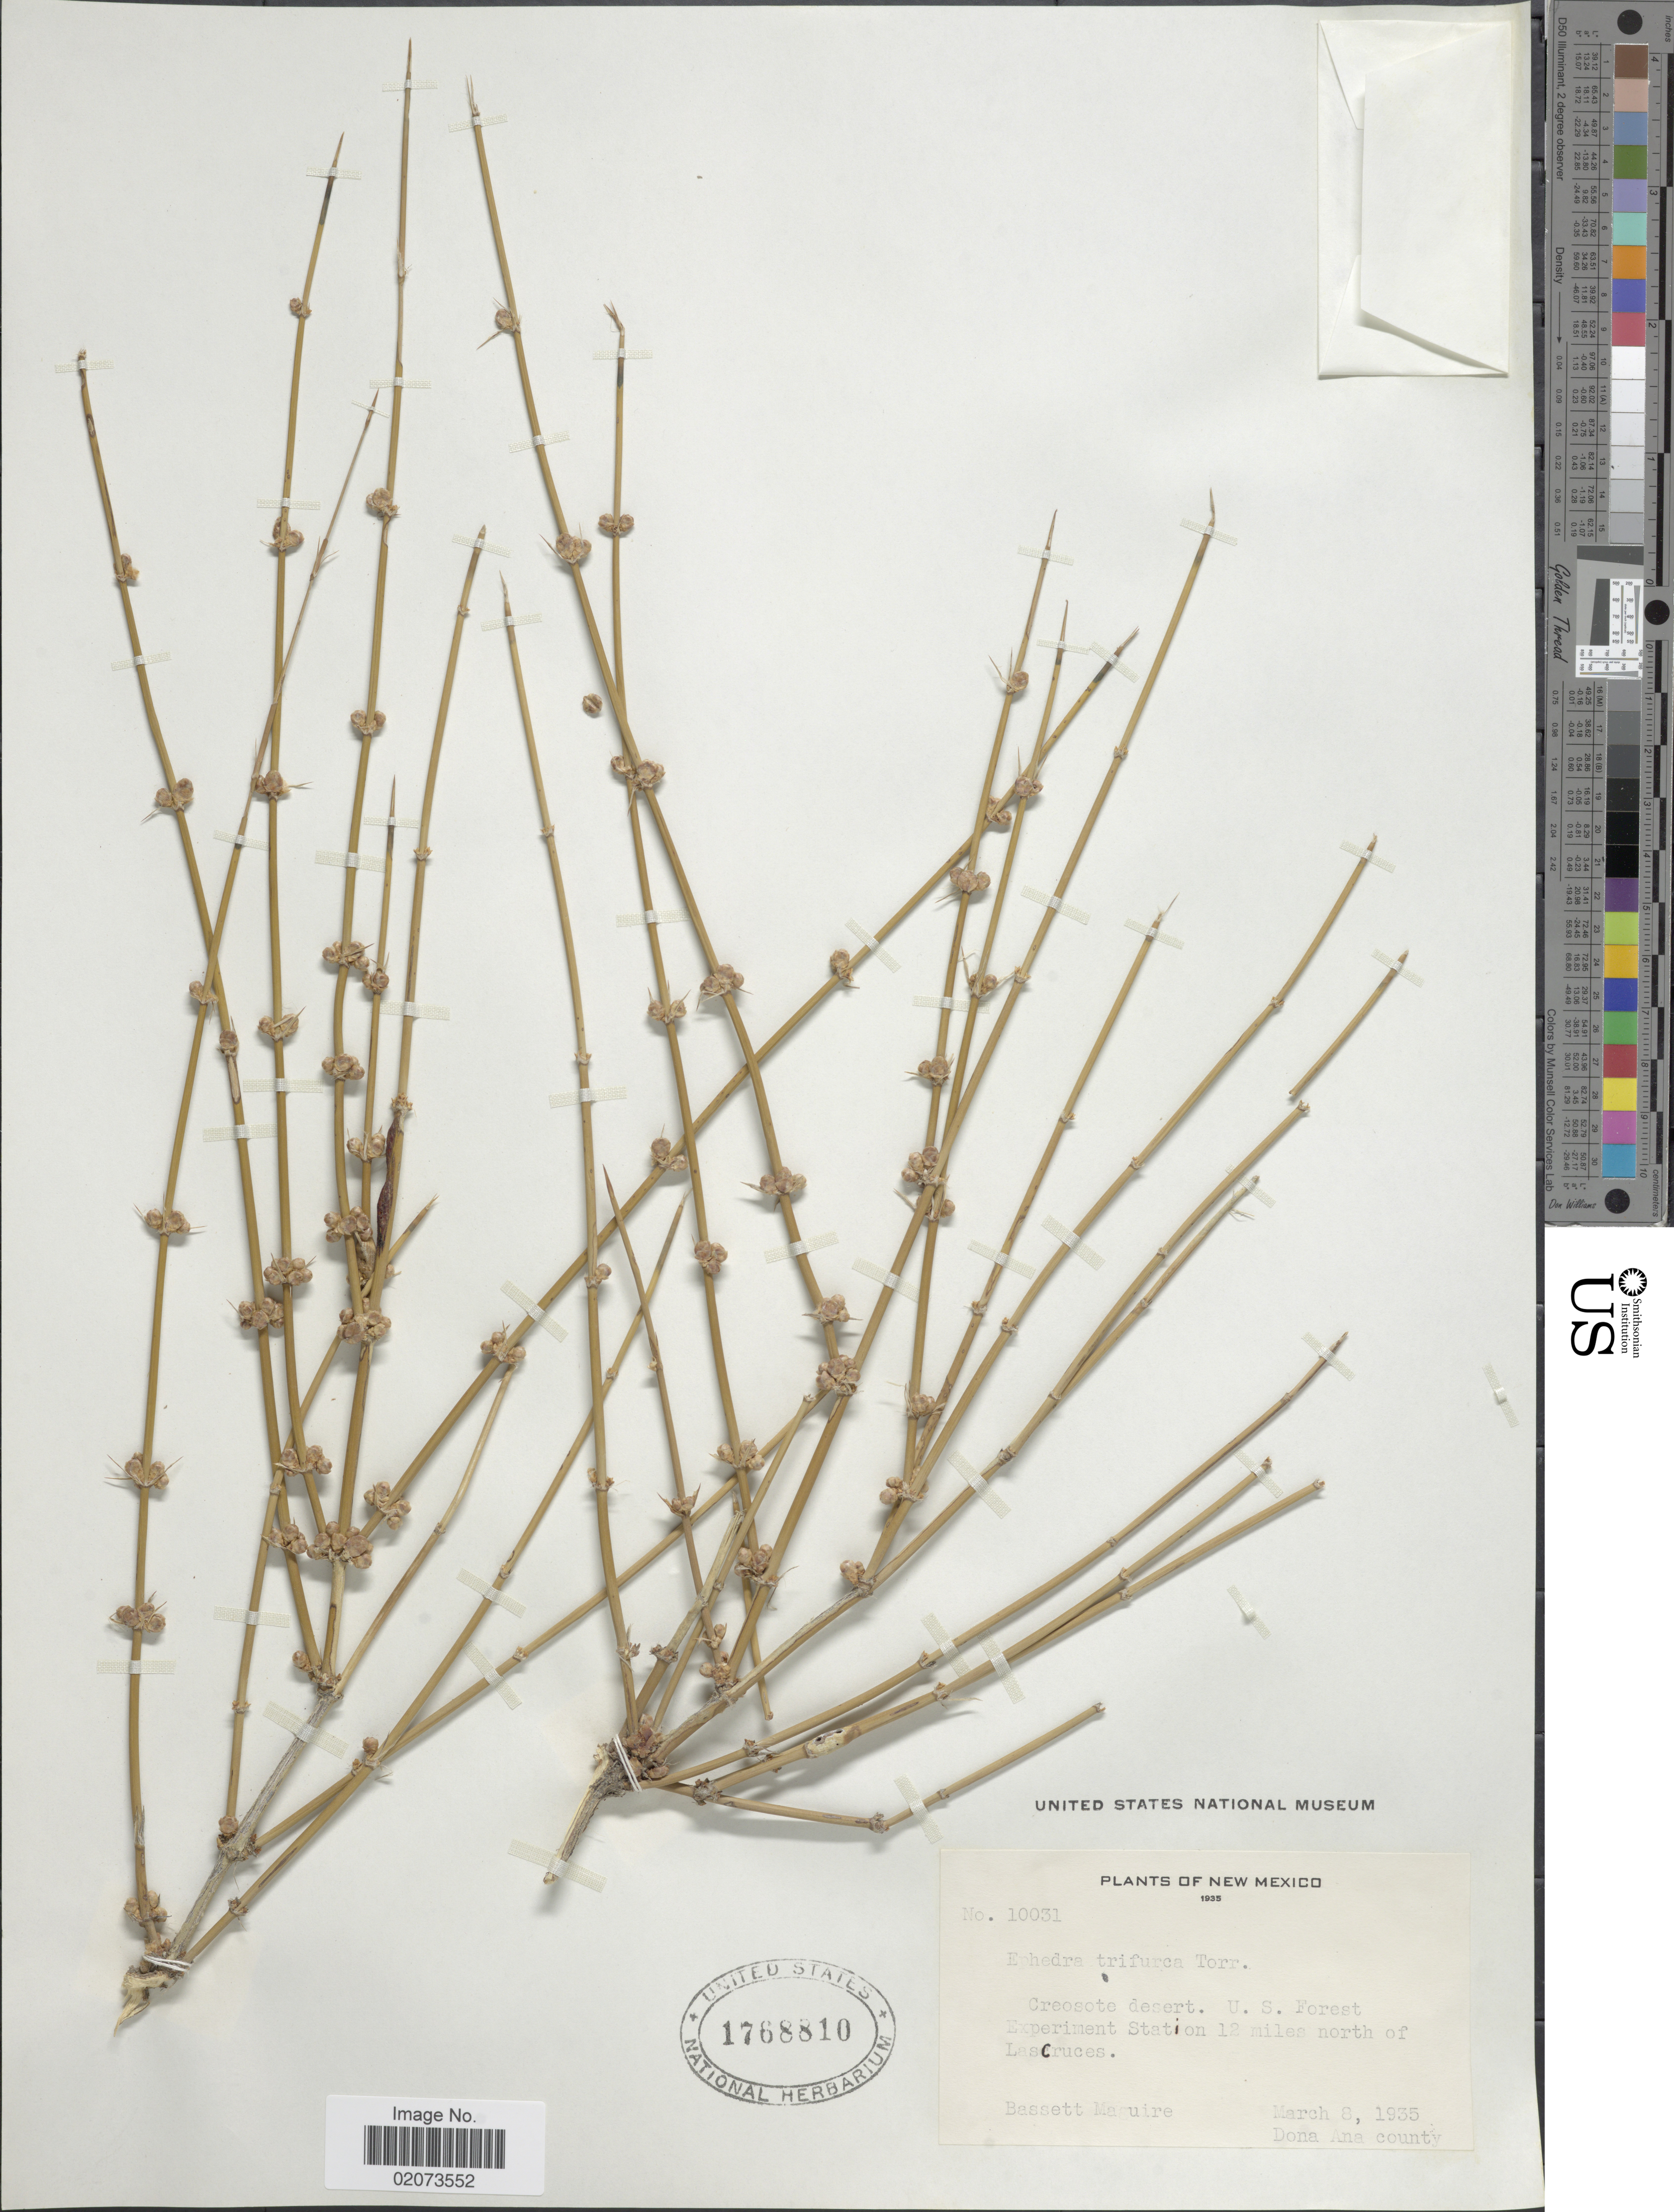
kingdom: Plantae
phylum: Tracheophyta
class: Gnetopsida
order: Ephedrales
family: Ephedraceae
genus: Ephedra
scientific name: Ephedra trifurca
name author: Torr. ex S. Watson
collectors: B. Maguire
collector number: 10031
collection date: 1935-03-08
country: United States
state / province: New Mexico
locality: U.S. Forest Experiment Station 12 miles north of Las Cruces, Dona Ana County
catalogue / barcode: US 1768810